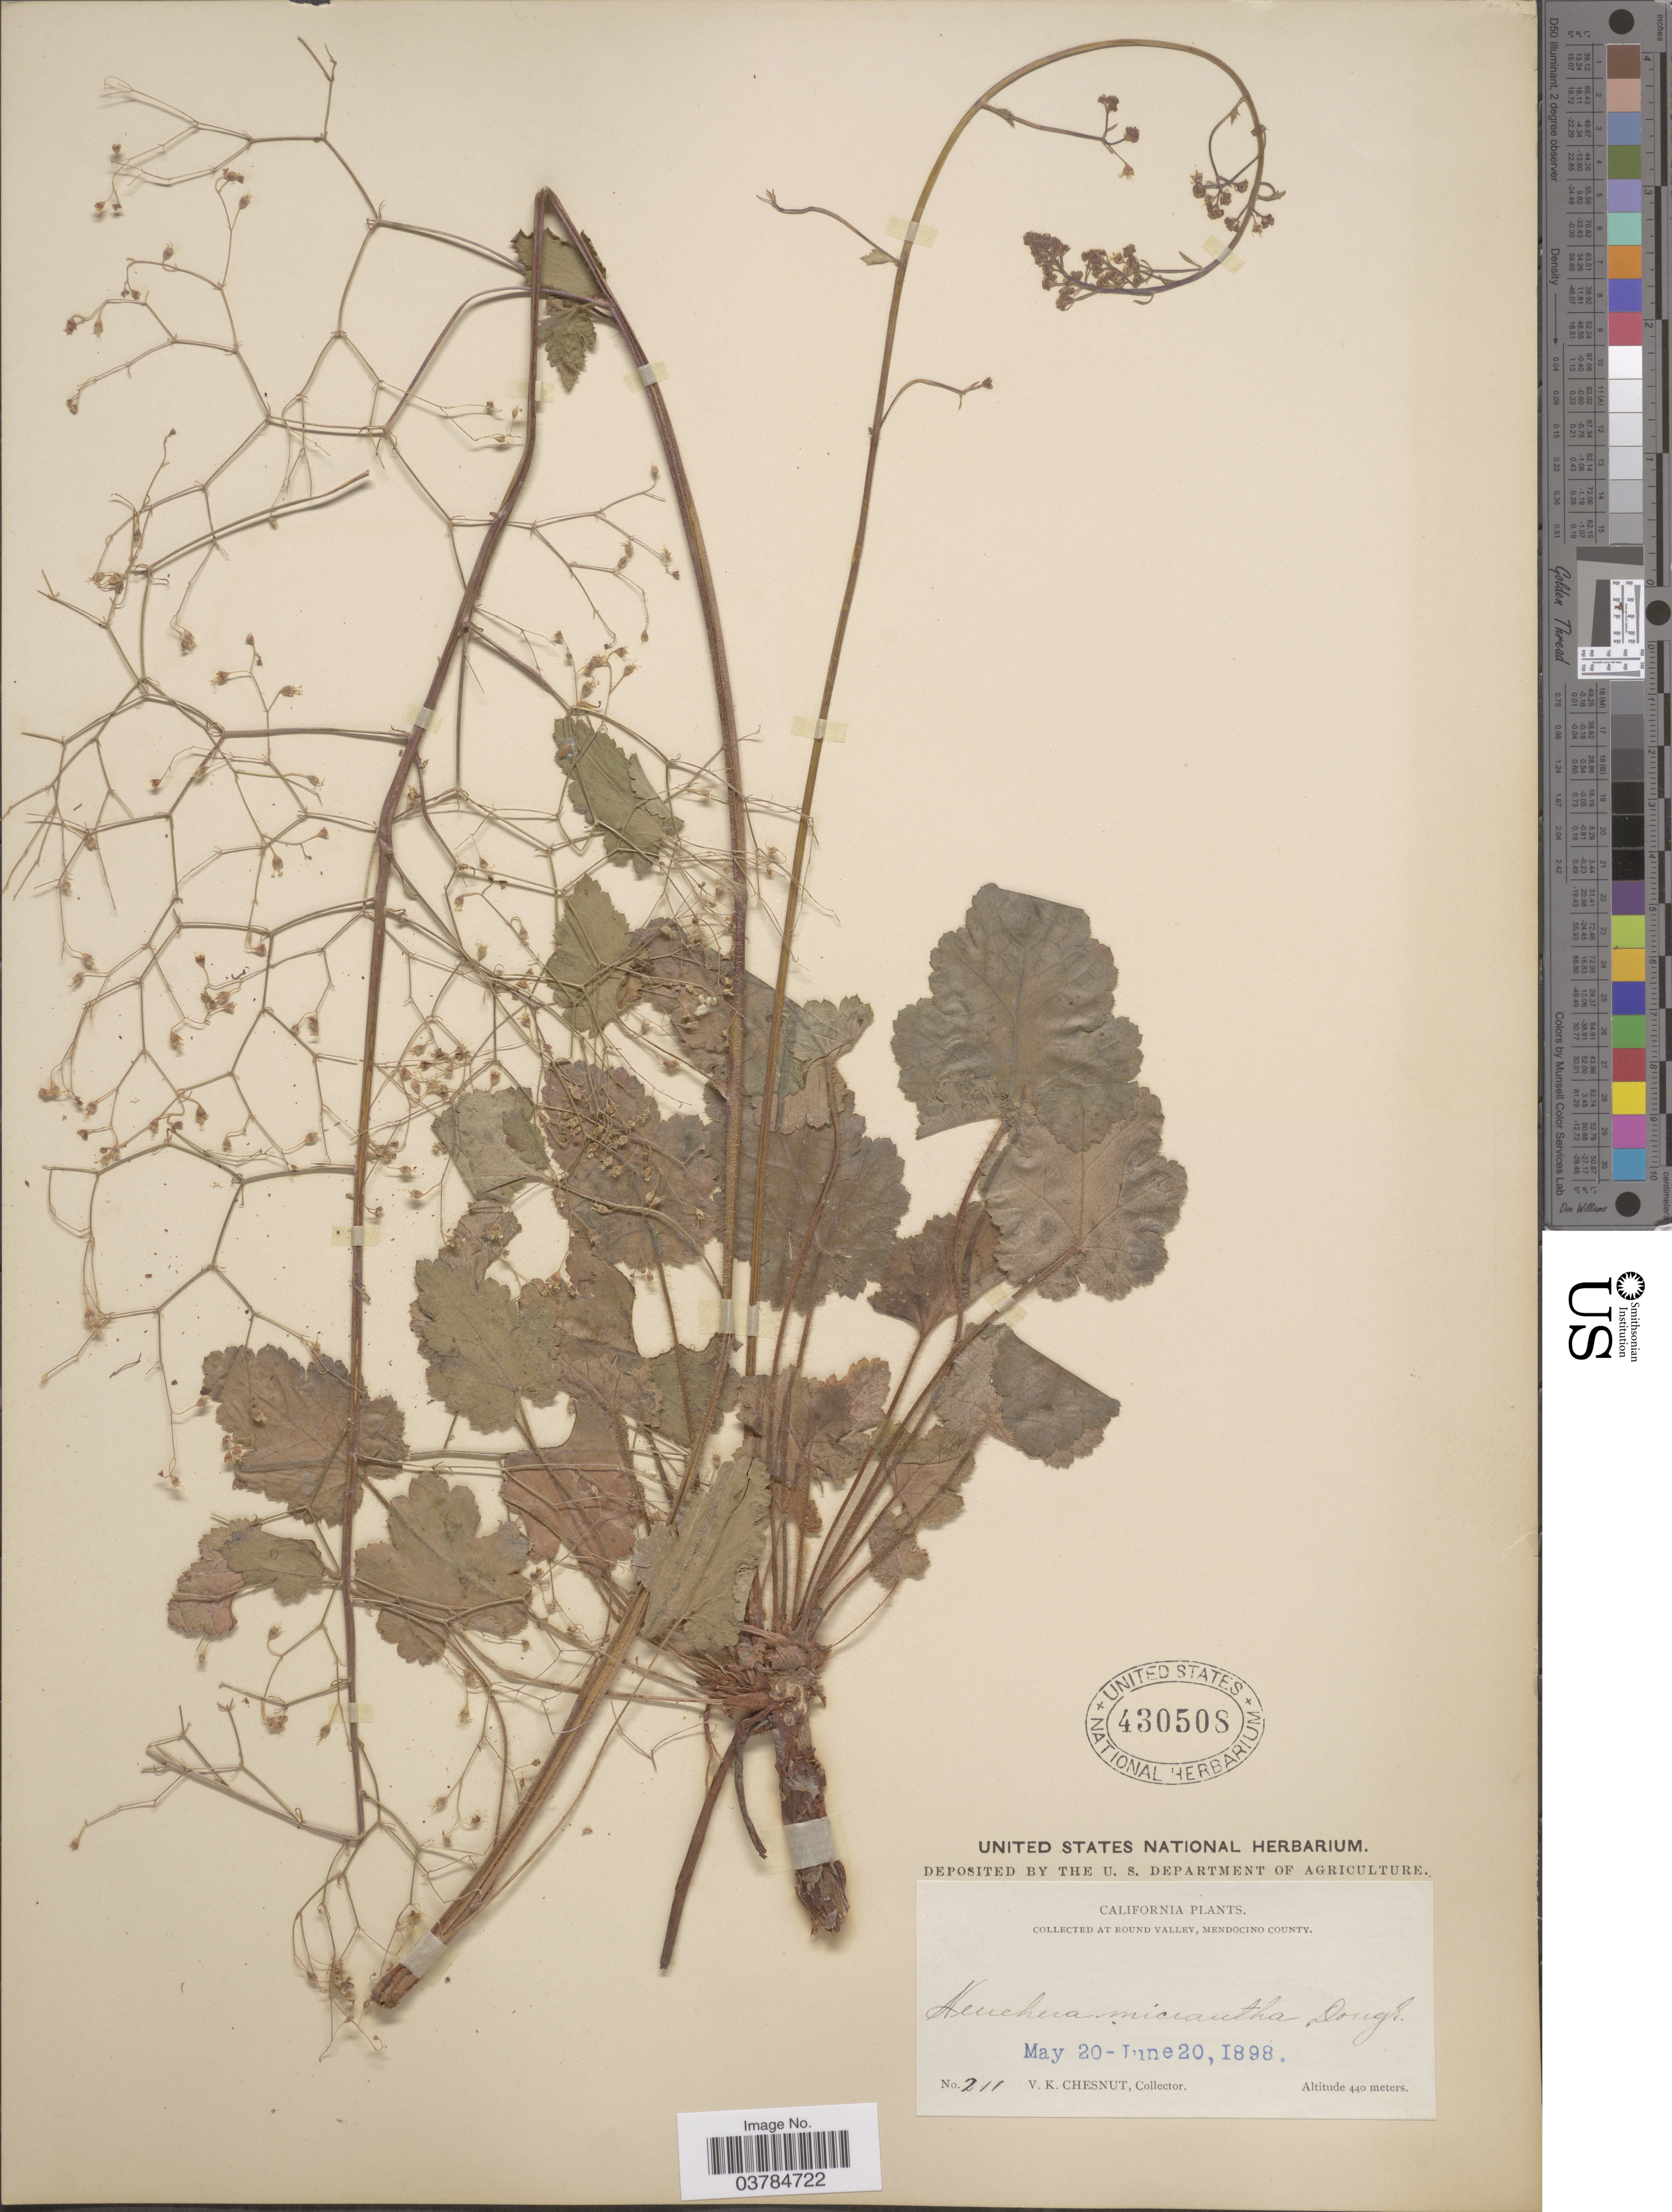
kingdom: Plantae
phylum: Tracheophyta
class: Magnoliopsida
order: Saxifragales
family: Saxifragaceae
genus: Heuchera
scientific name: Heuchera micrantha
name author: Douglas ex Lindl.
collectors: V. Chesnut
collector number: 211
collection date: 1898-05-20/1898-06-20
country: United States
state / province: California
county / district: Mendocino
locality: At Round Valley, Mendocino County.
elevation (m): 440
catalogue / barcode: US 430508